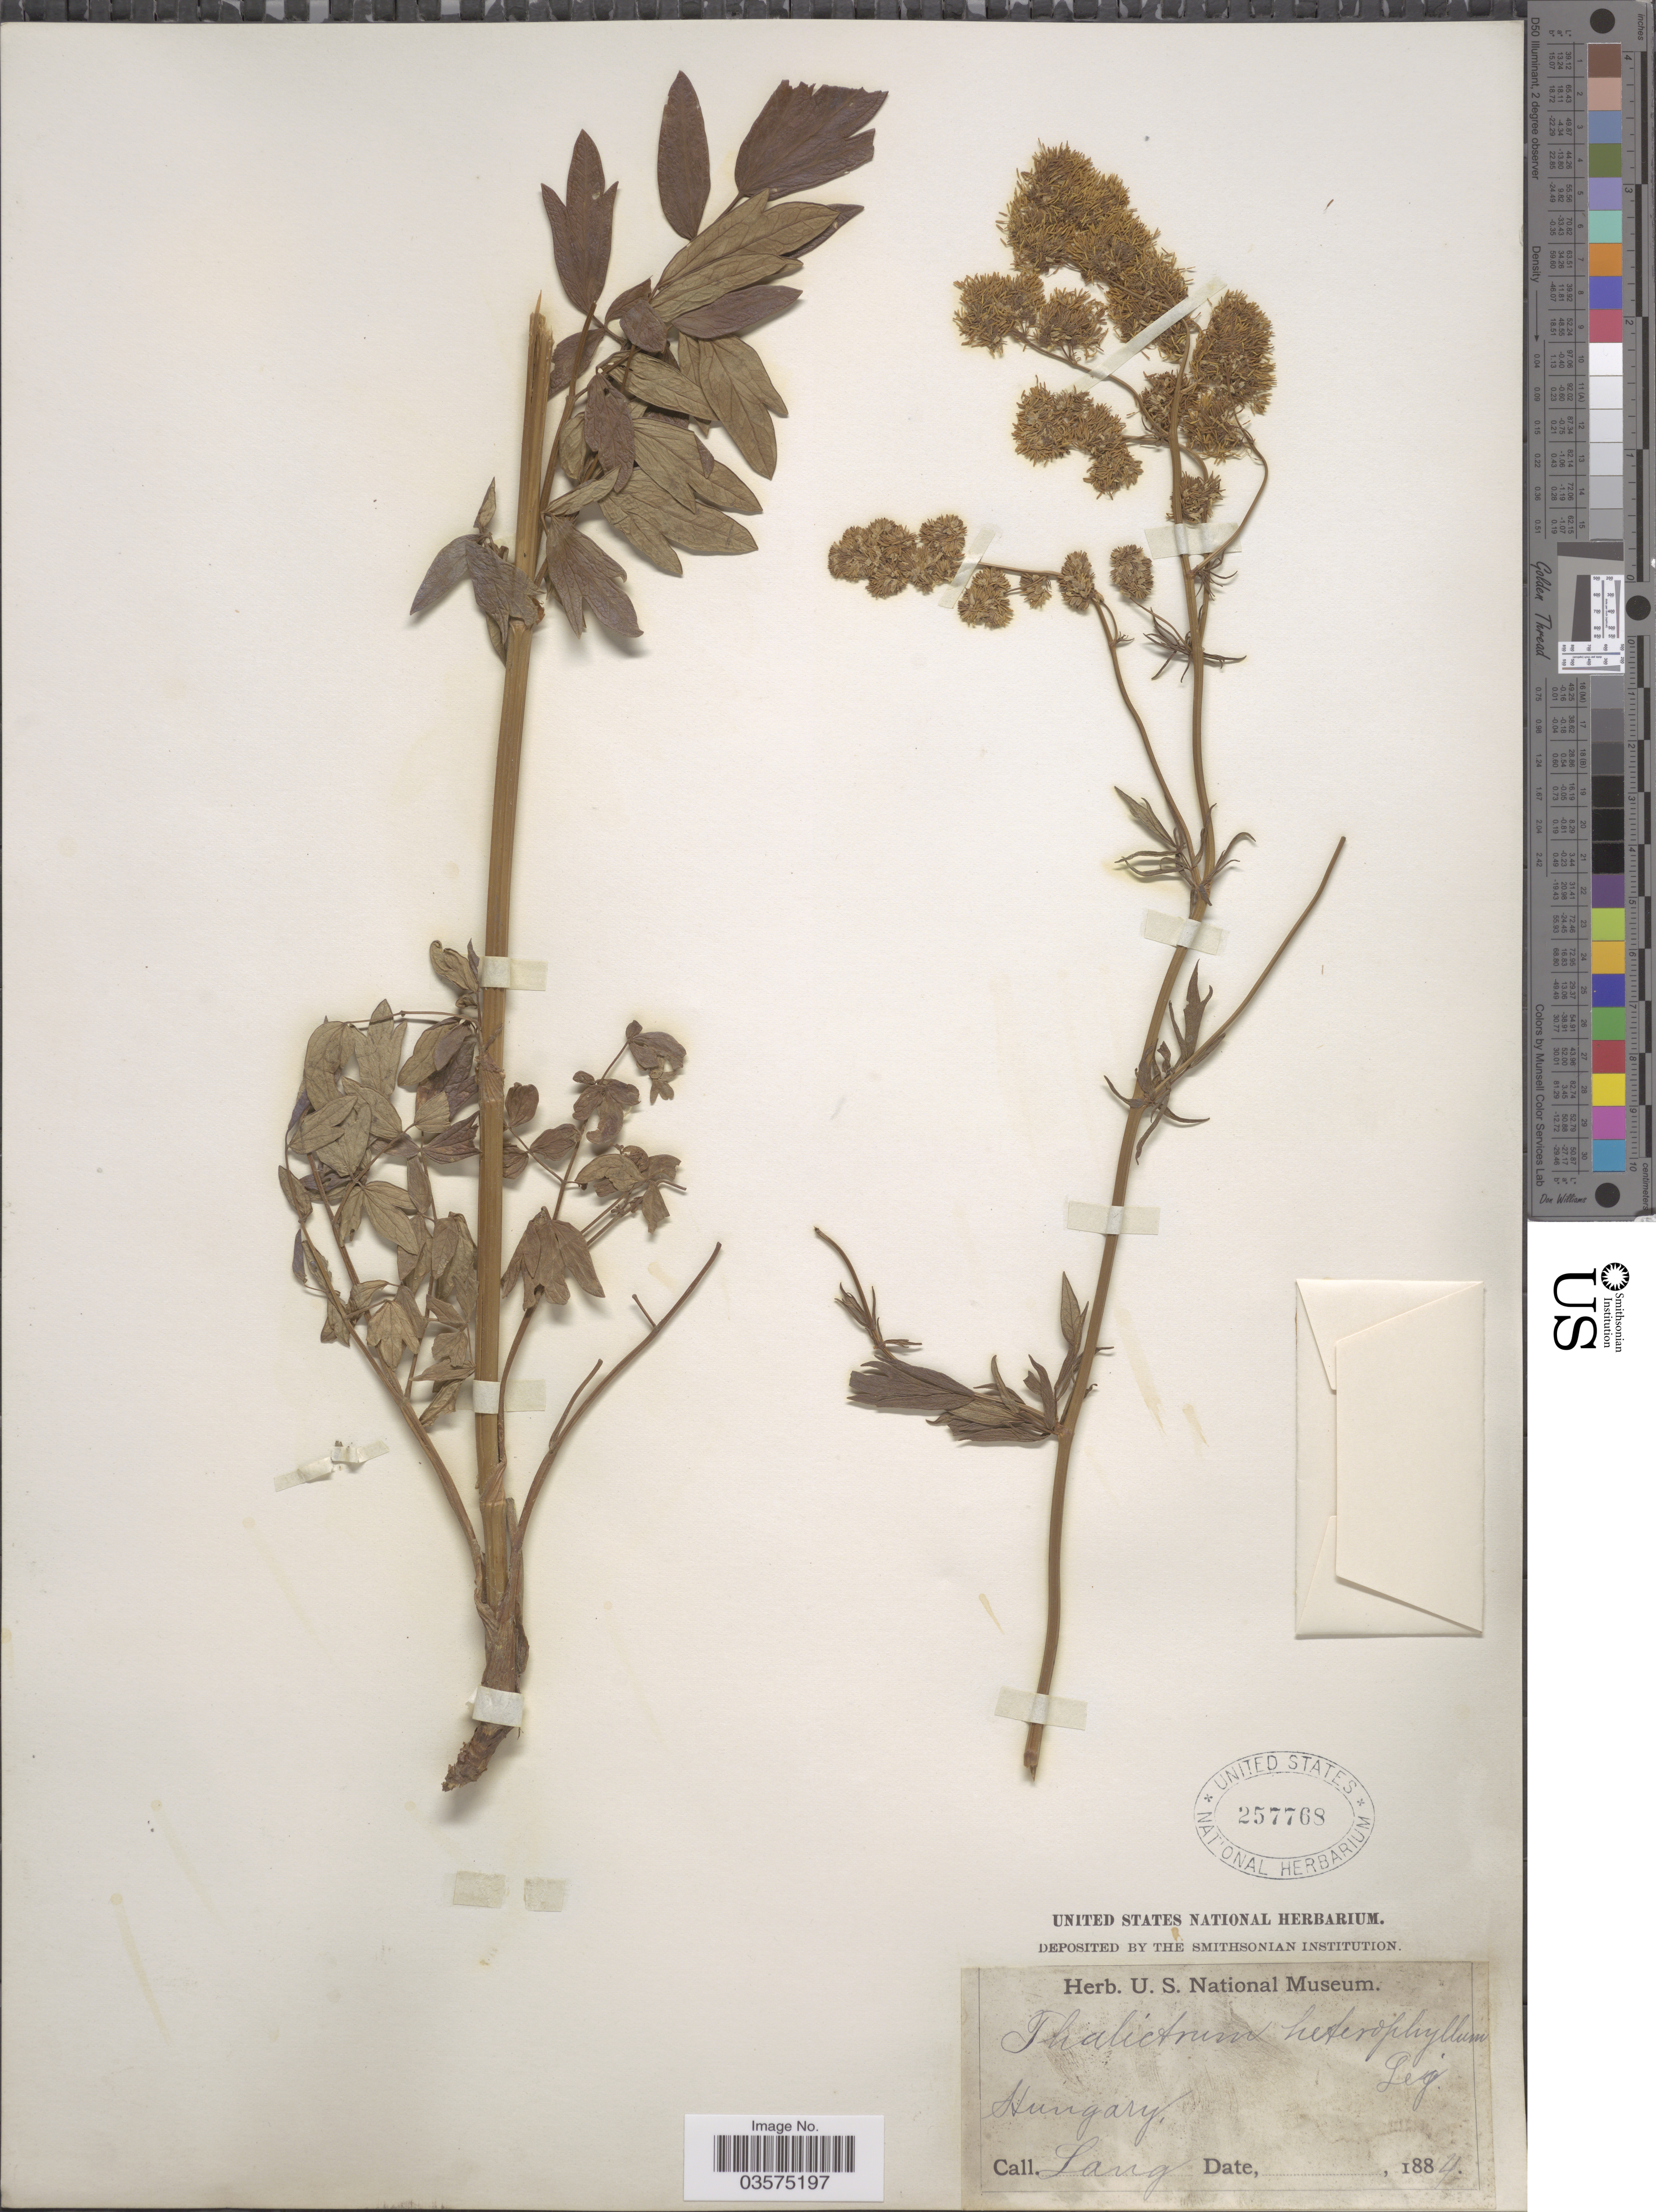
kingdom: Plantae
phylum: Tracheophyta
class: Magnoliopsida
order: Ranunculales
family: Ranunculaceae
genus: Thalictrum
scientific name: Thalictrum heterophyllum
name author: Lej.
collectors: -- Lang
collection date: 1884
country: Hungary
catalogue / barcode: US 257768